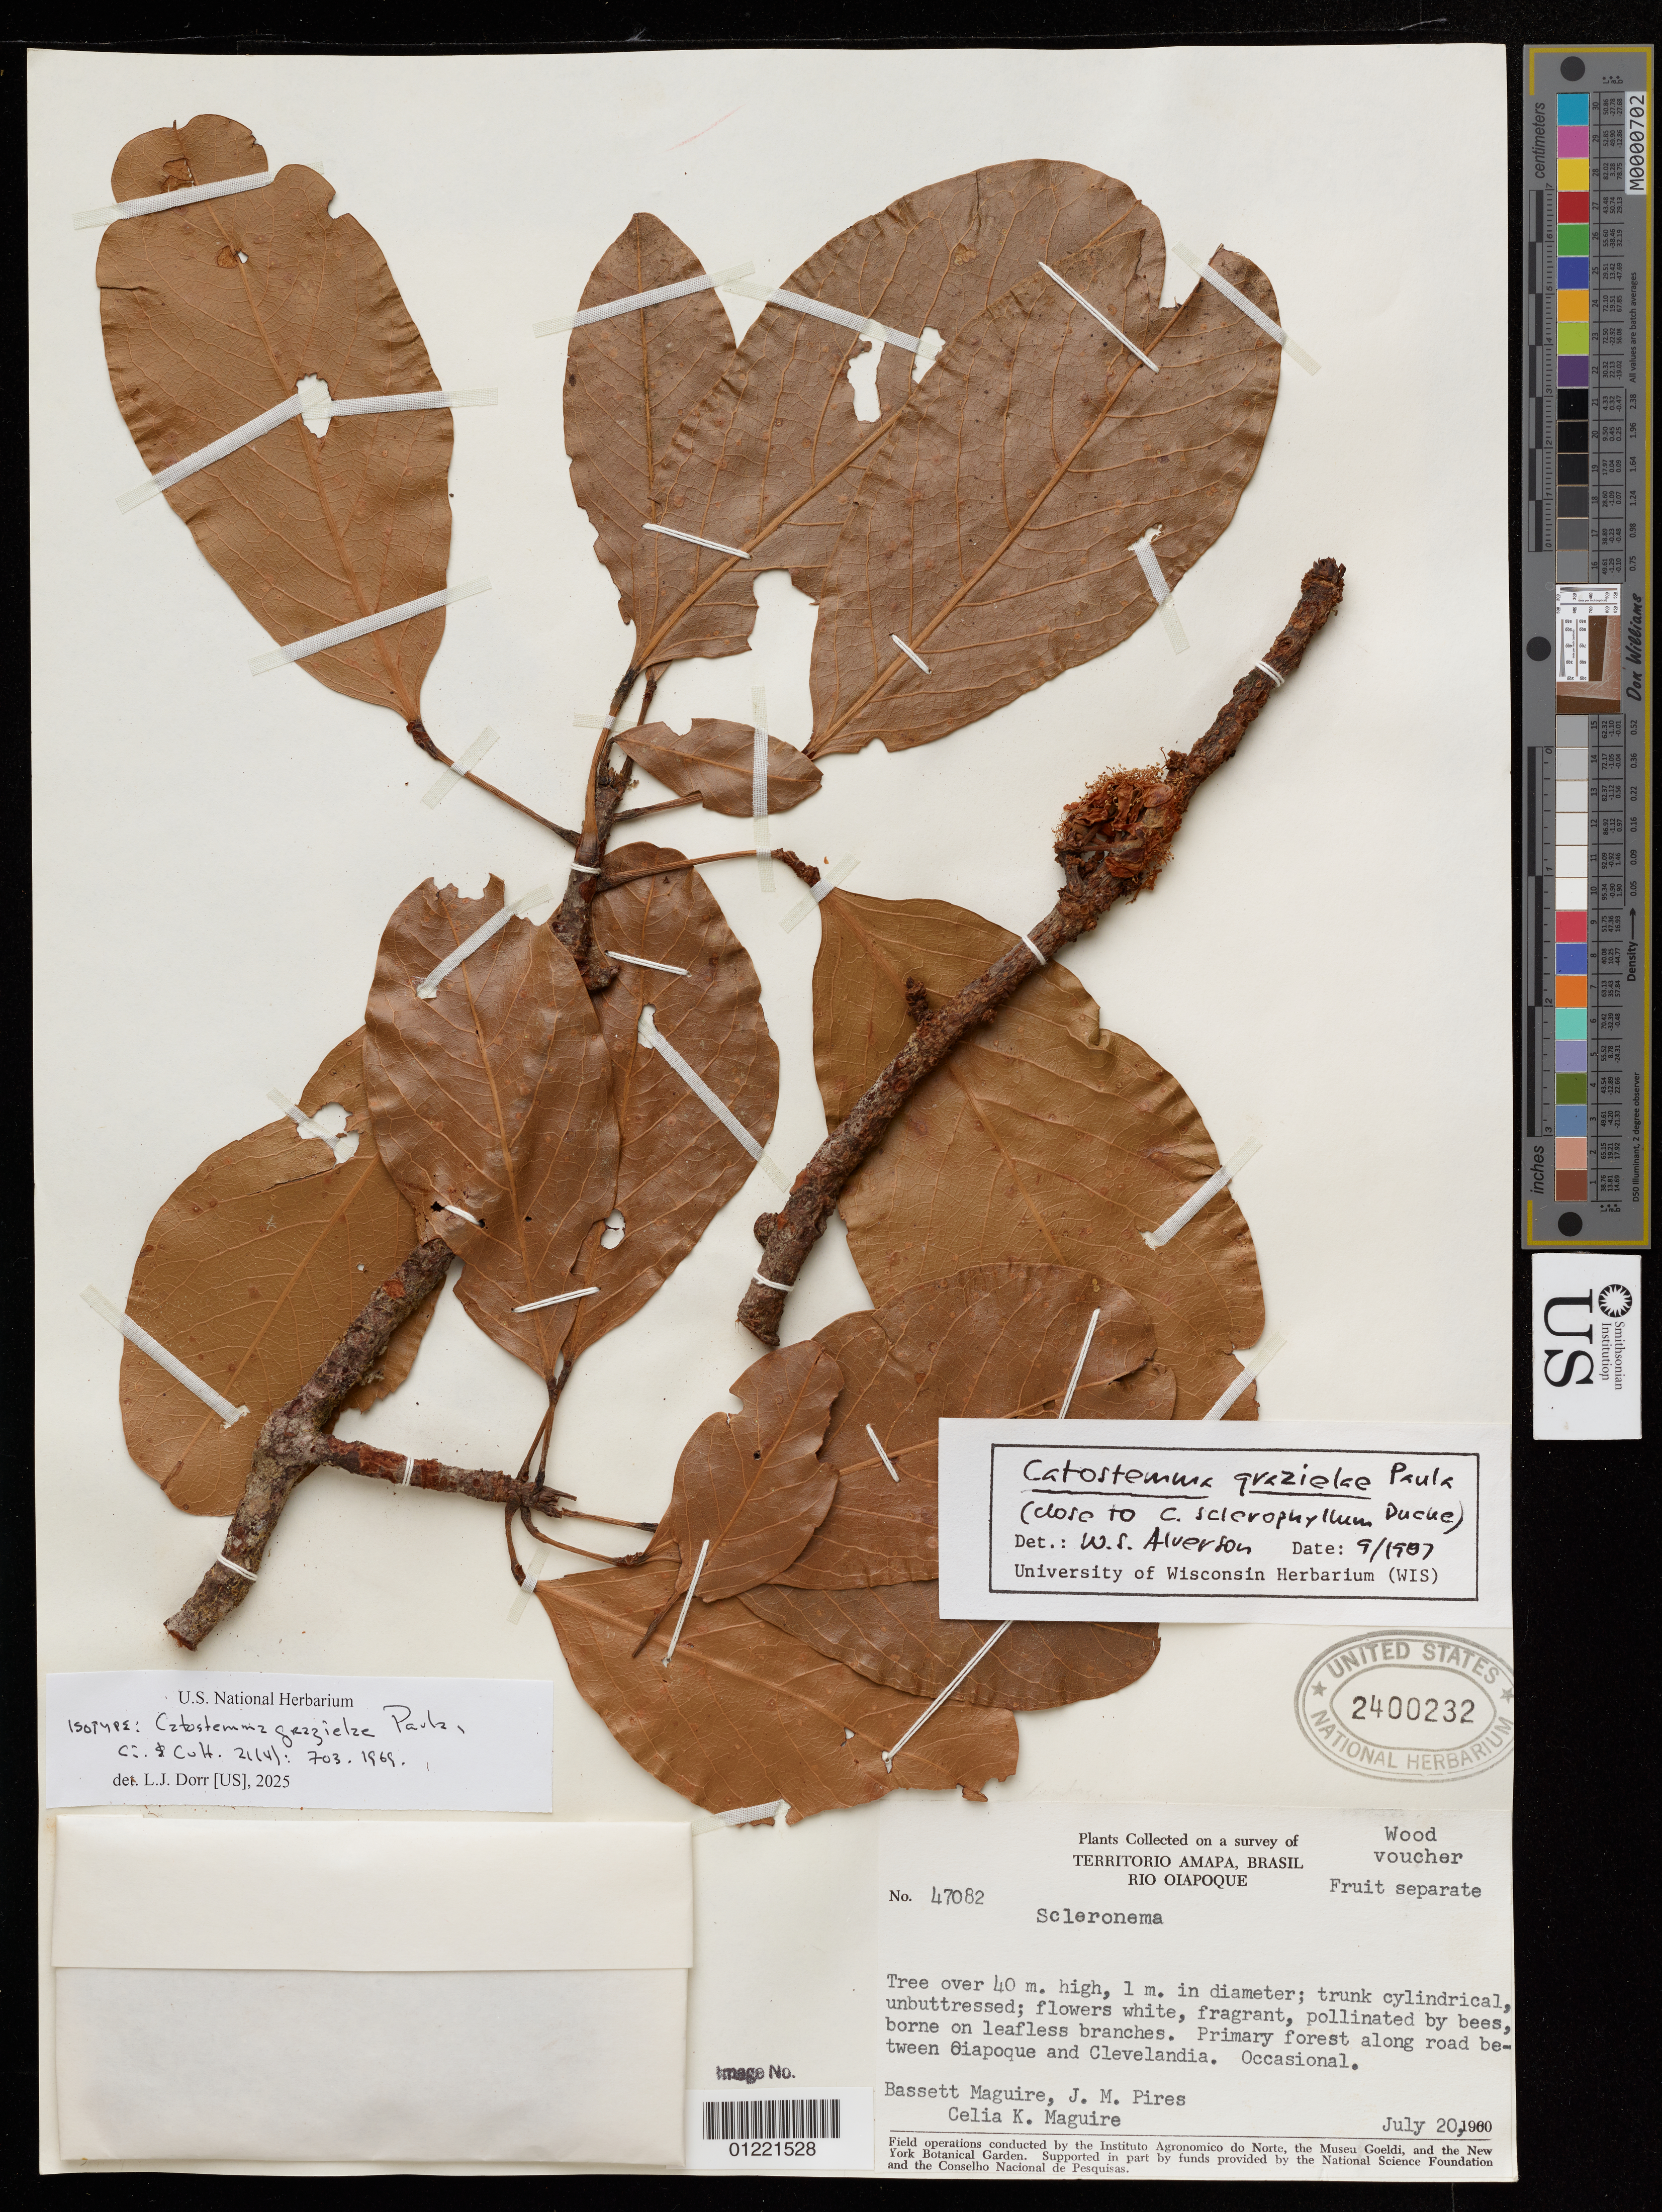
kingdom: Plantae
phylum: Tracheophyta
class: Magnoliopsida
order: Malvales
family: Malvaceae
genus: Catostemma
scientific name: Catostemma grazielae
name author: Paula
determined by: Dorr, Laurence J., Curator (BOT), Smithsonian Institution - National Museum of Natural History (UNITED STATES)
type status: Isotype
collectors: B. Maguire, J. M. Pires & C. K. Maguire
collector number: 47082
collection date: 1960-07-20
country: Brazil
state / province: Amapá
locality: Primary forest along road between Oiapoque and Clevelandia.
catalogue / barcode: US 2400232